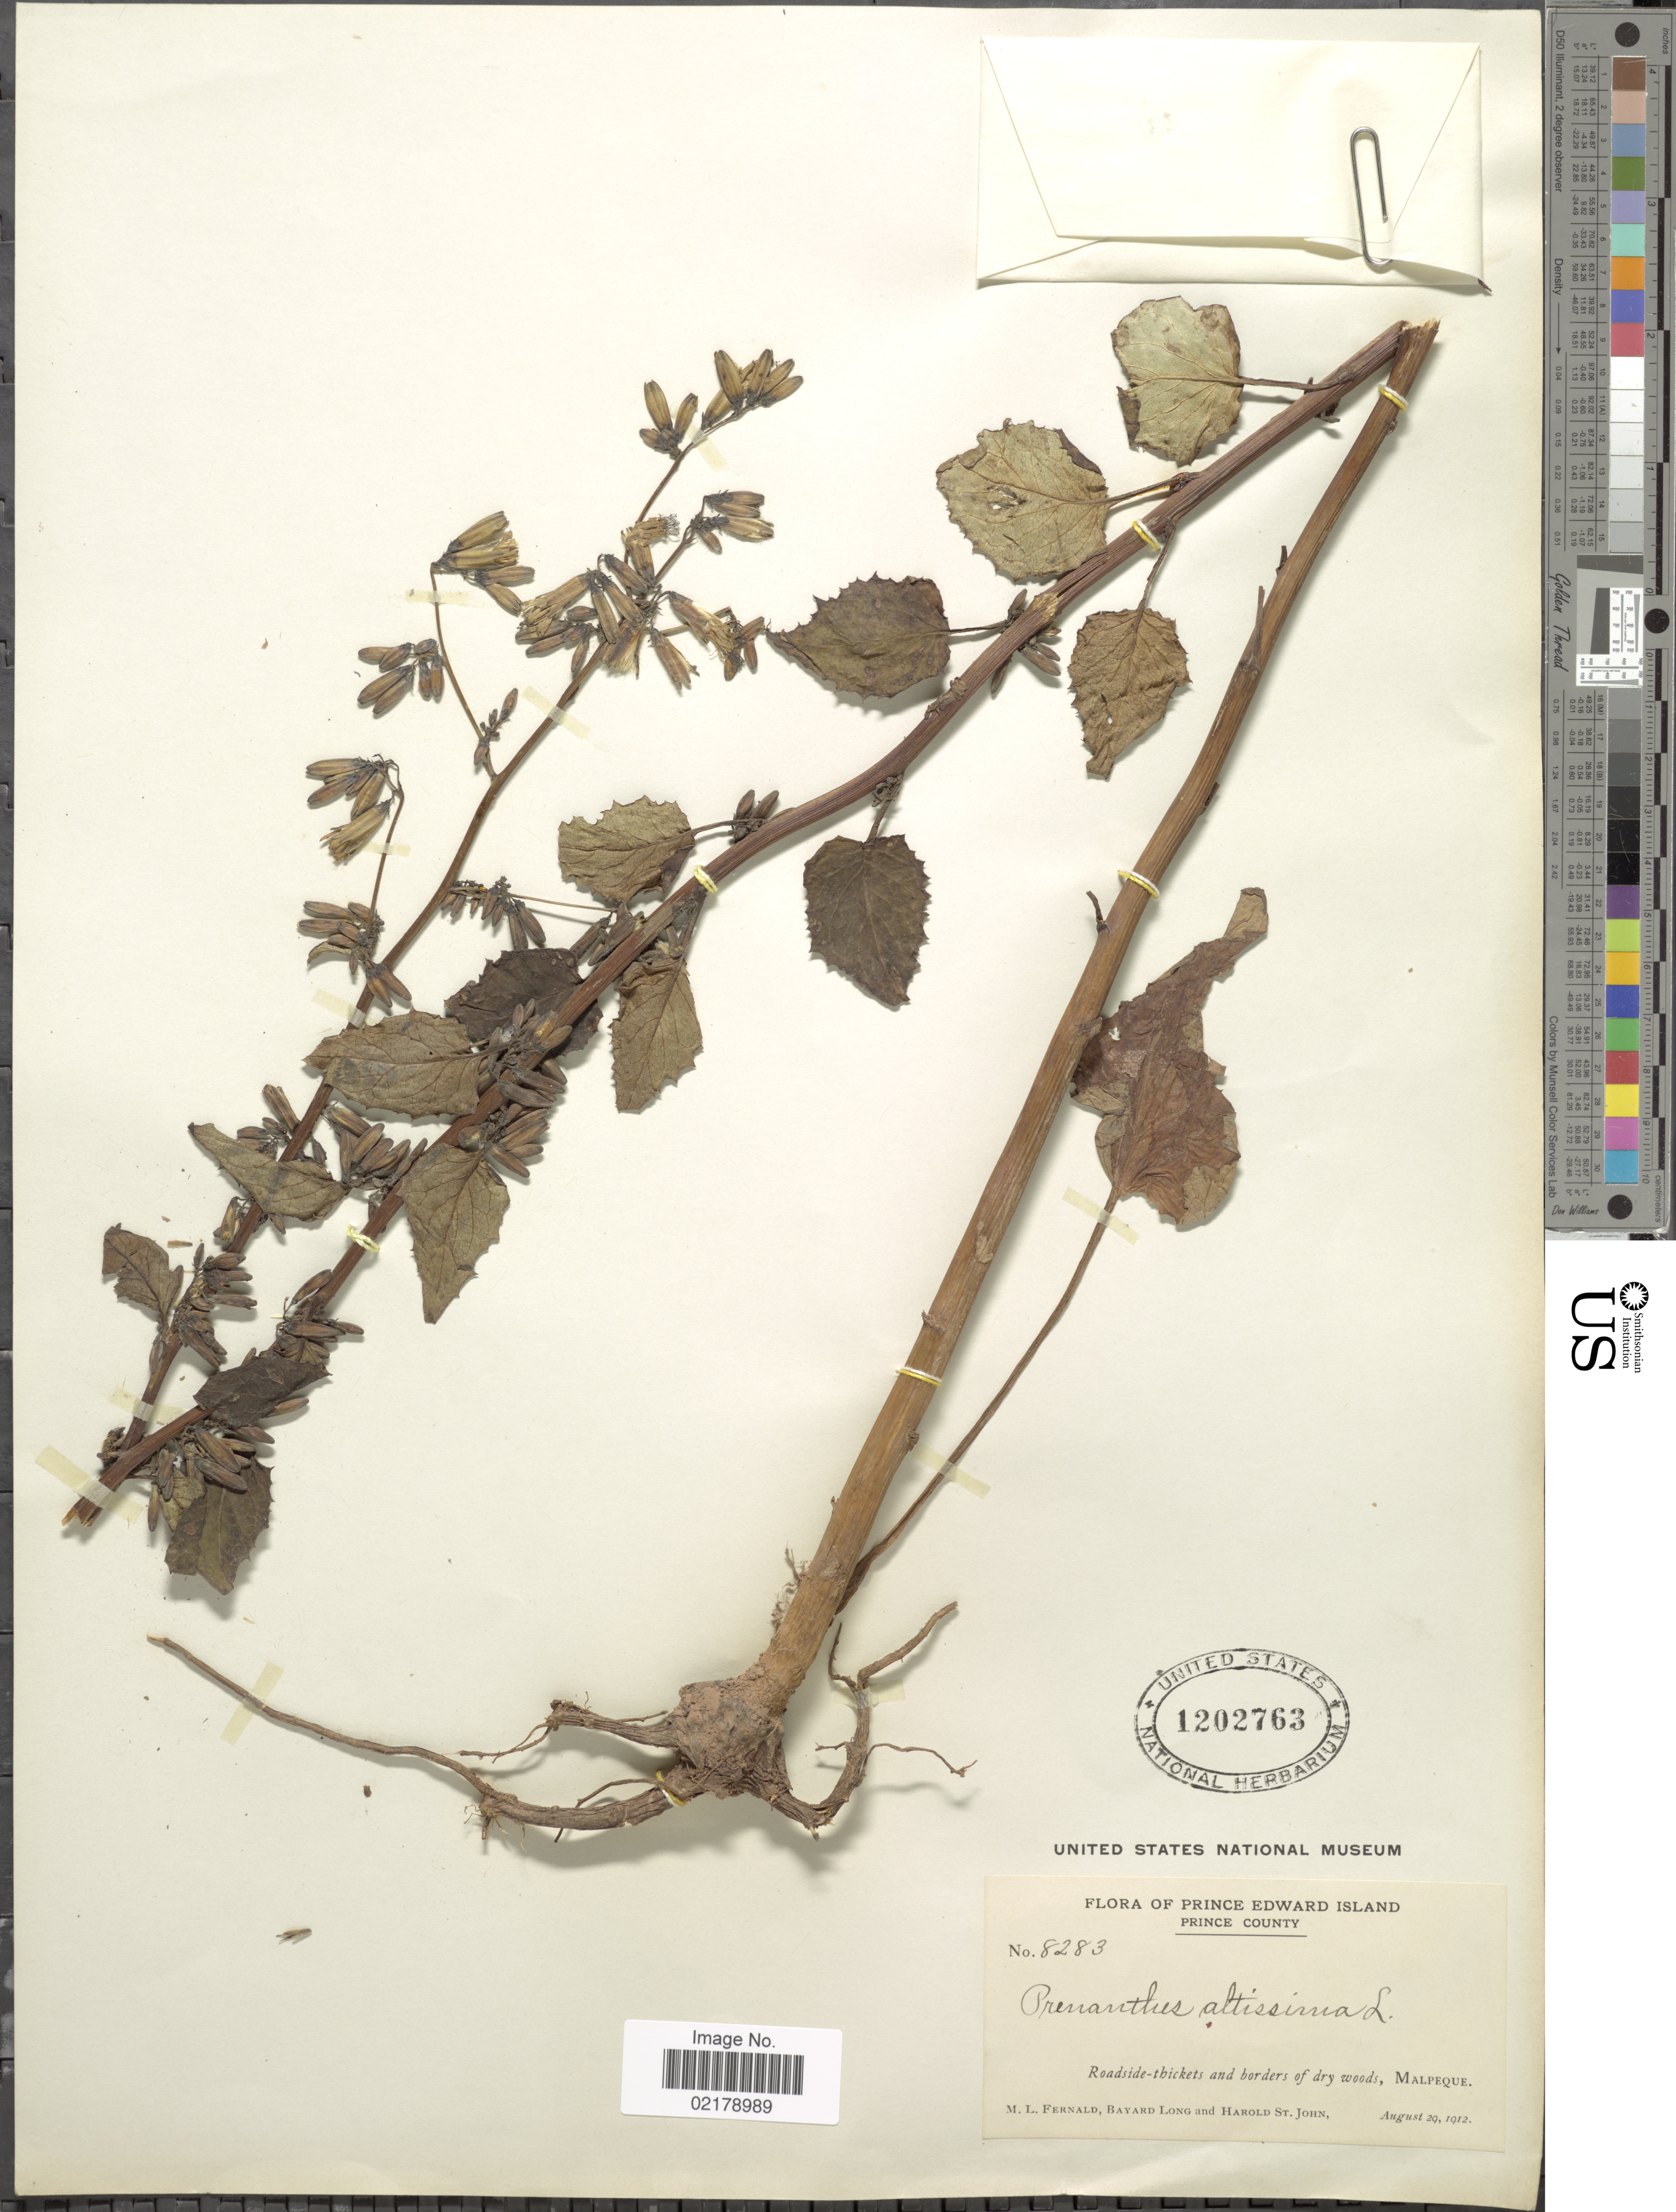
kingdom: Plantae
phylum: Tracheophyta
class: Magnoliopsida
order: Asterales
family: Asteraceae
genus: Nabalus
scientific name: Nabalus altissimus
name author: (L.) Hook.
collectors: M. L. Fernald, B. Long & H. St. John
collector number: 8283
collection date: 1912-08-29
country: Canada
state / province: Prince Edward Island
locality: Prince County, Roadside-thicket and border of dry woods, Malpeque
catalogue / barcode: US 1202763